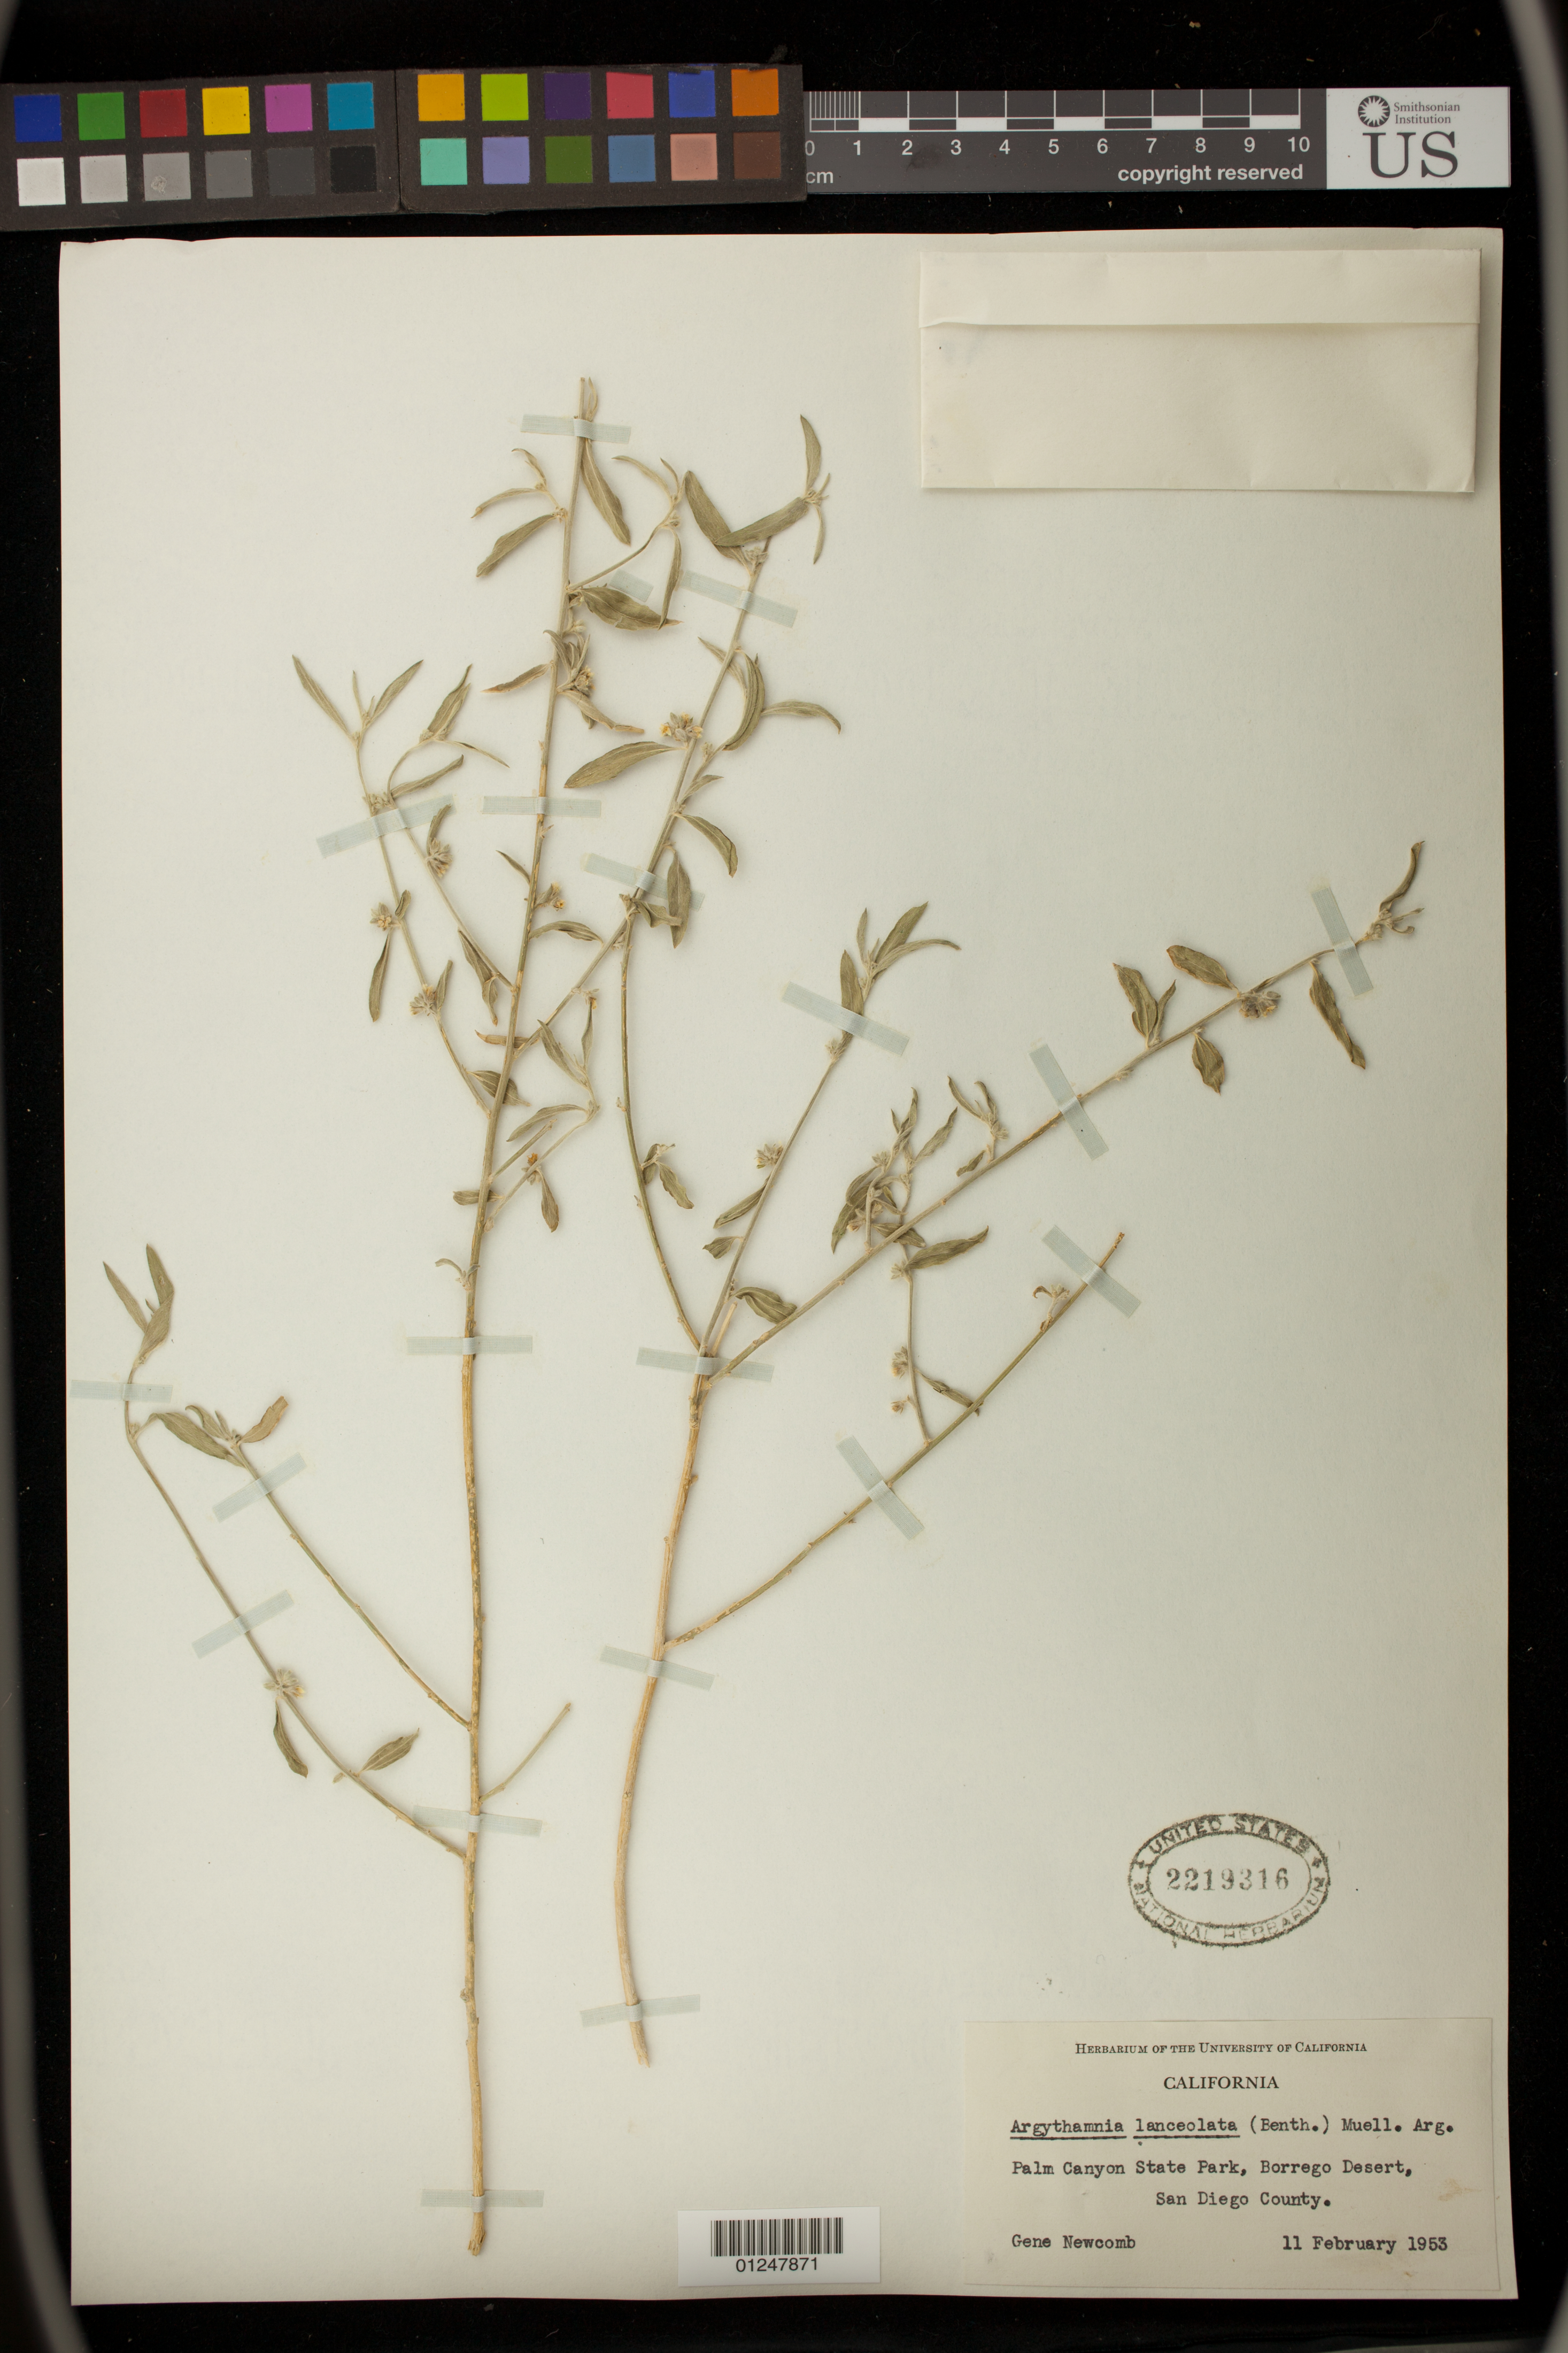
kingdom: Plantae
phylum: Tracheophyta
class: Magnoliopsida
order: Malpighiales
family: Euphorbiaceae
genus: Argythamnia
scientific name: Argythamnia lanceolata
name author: (Benth.) Müll. Arg.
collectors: G. B. Newcomb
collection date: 1953-02-11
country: United States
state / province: California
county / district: San Diego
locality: Palm Canyon State Park, Borrego Desert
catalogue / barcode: US 2219316